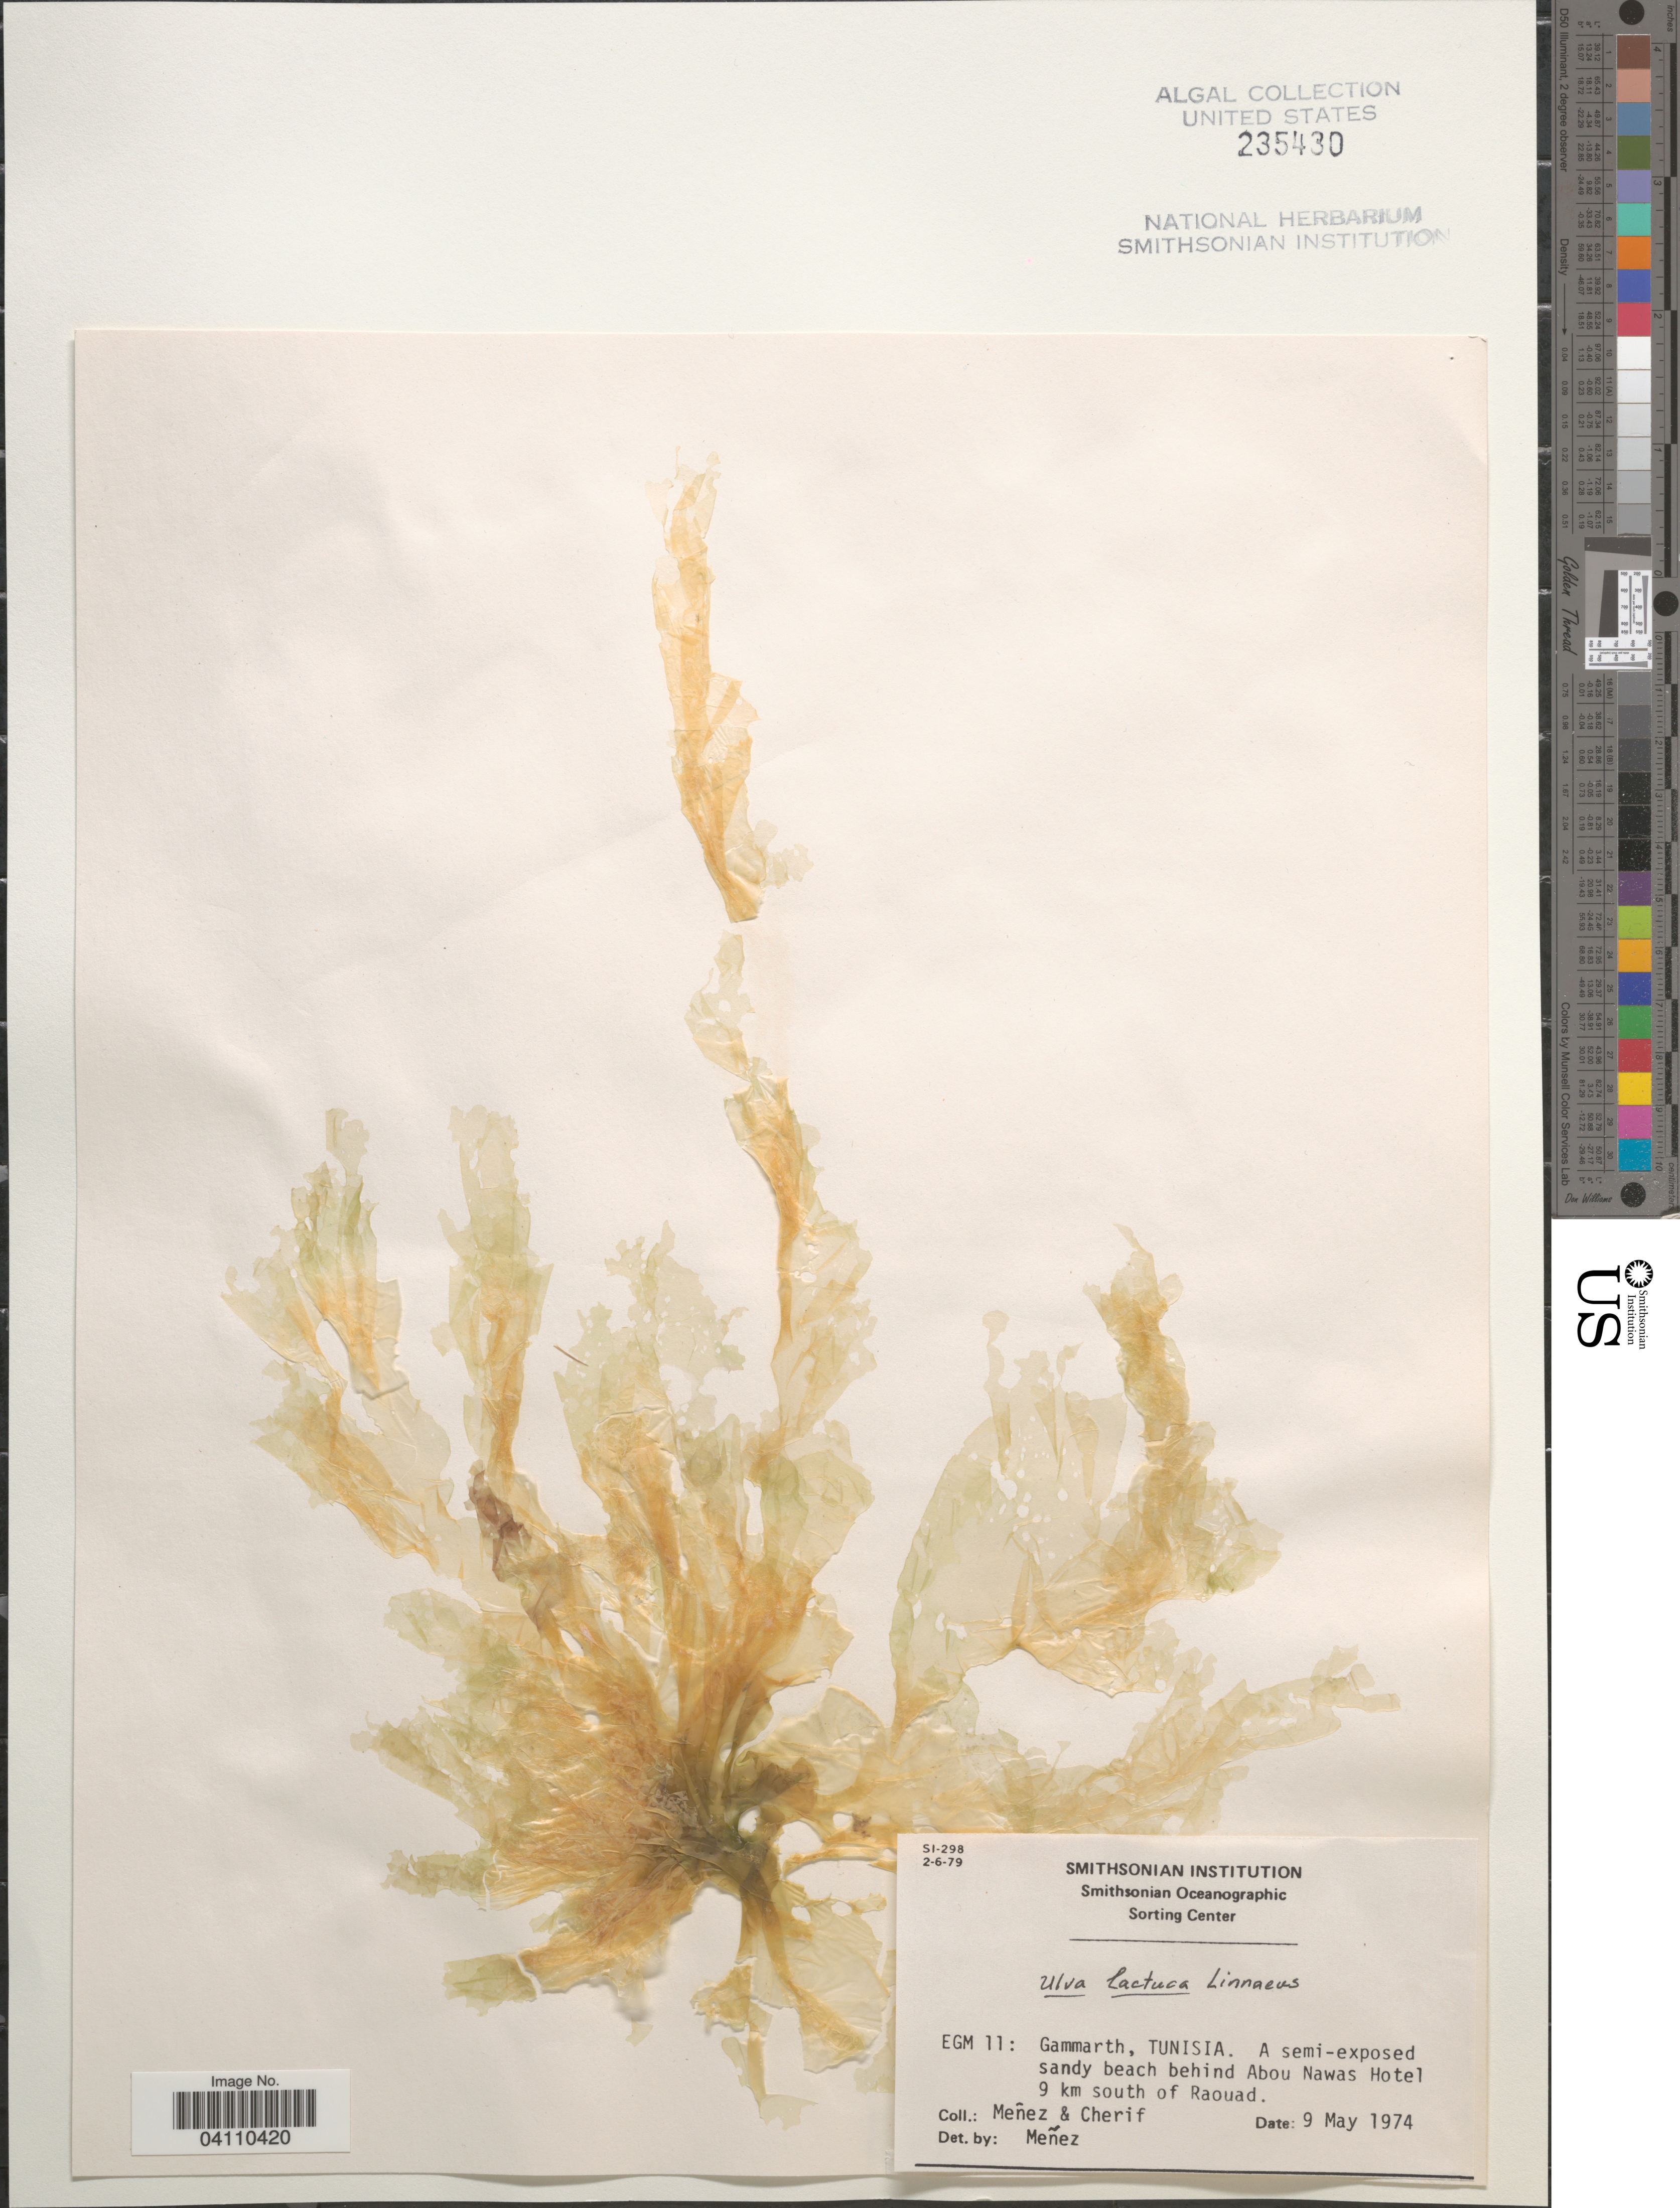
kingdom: Plantae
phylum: Chlorophyta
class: Ulvophyceae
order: Ulvales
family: Ulvaceae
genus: Ulva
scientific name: Ulva lactuca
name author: L.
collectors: Menez & -. Cherif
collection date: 1974-05-09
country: Tunisia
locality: EGM 11: Gammarth, Tunisia. A semi-exposed sandy beach behind Abou Nawas Hotel 9 km south of Raouad.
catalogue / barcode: US 235430